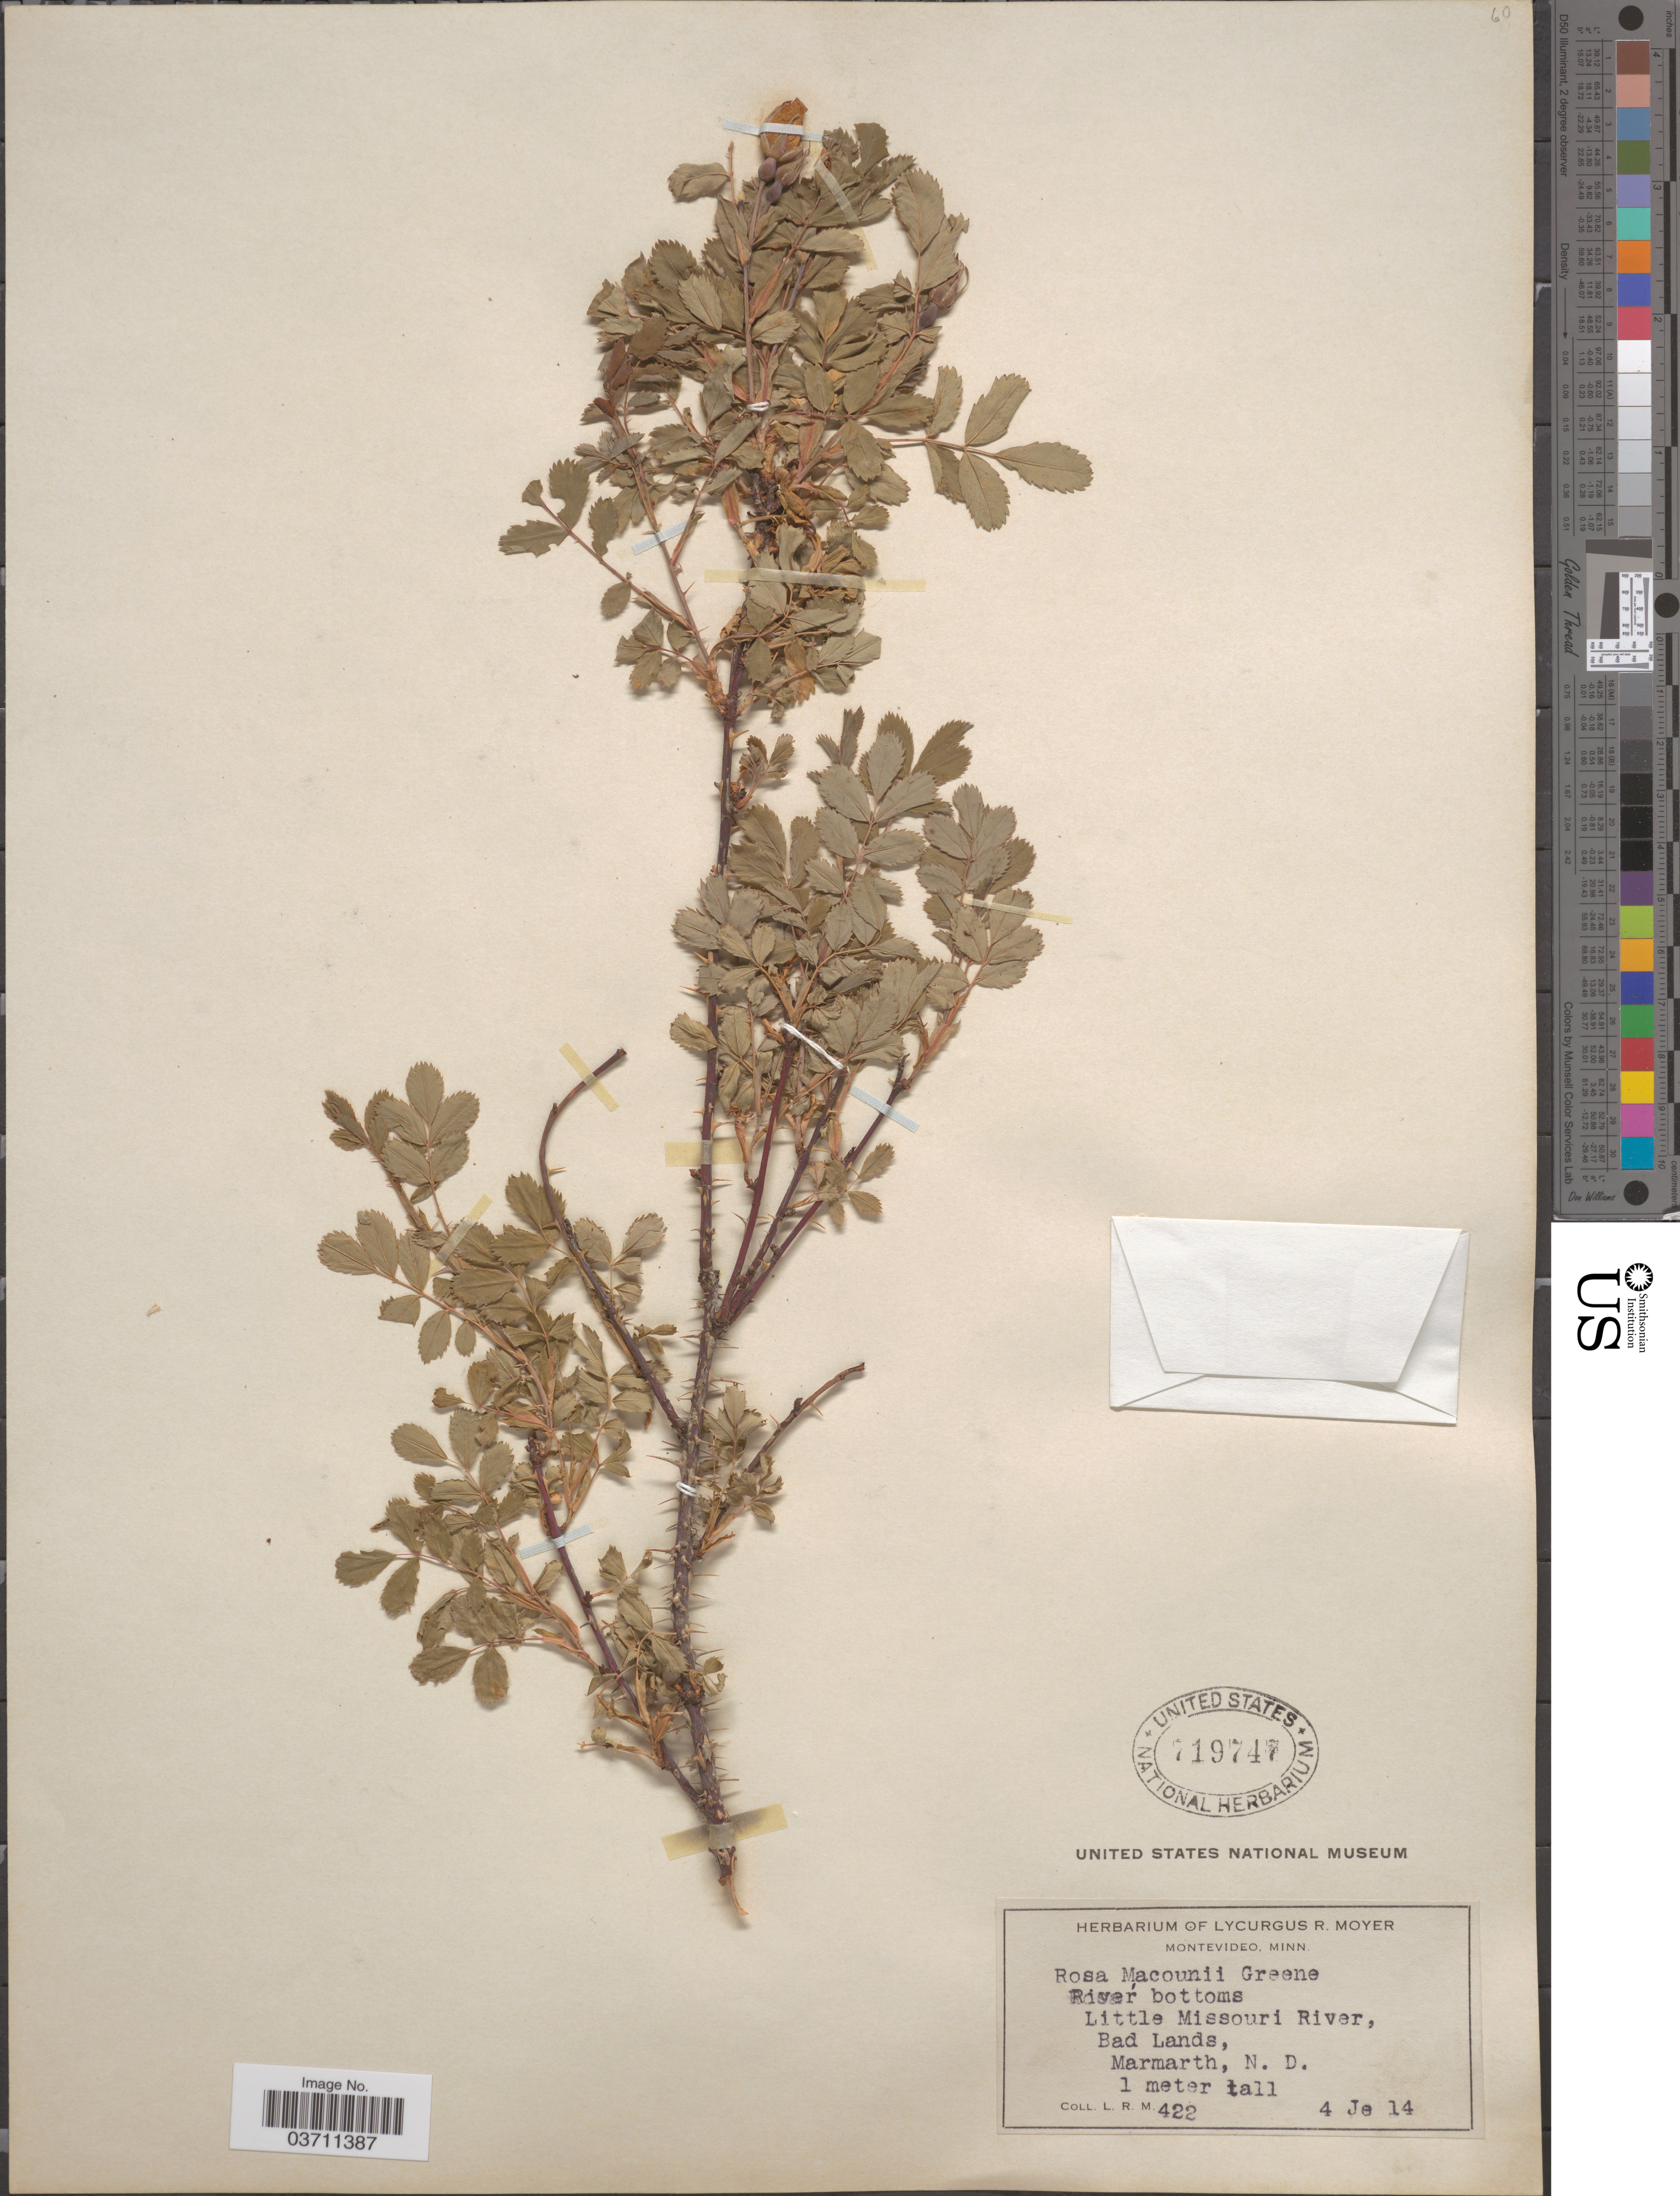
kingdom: Plantae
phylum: Tracheophyta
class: Magnoliopsida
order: Rosales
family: Rosaceae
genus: Rosa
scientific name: Rosa macounii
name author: Greene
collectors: L. Moyer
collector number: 422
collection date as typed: Transcribed d/m/y: 4/6/14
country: United States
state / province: North Dakota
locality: Little Missouri River, Bad Lands, Marmarth.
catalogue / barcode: US 719747